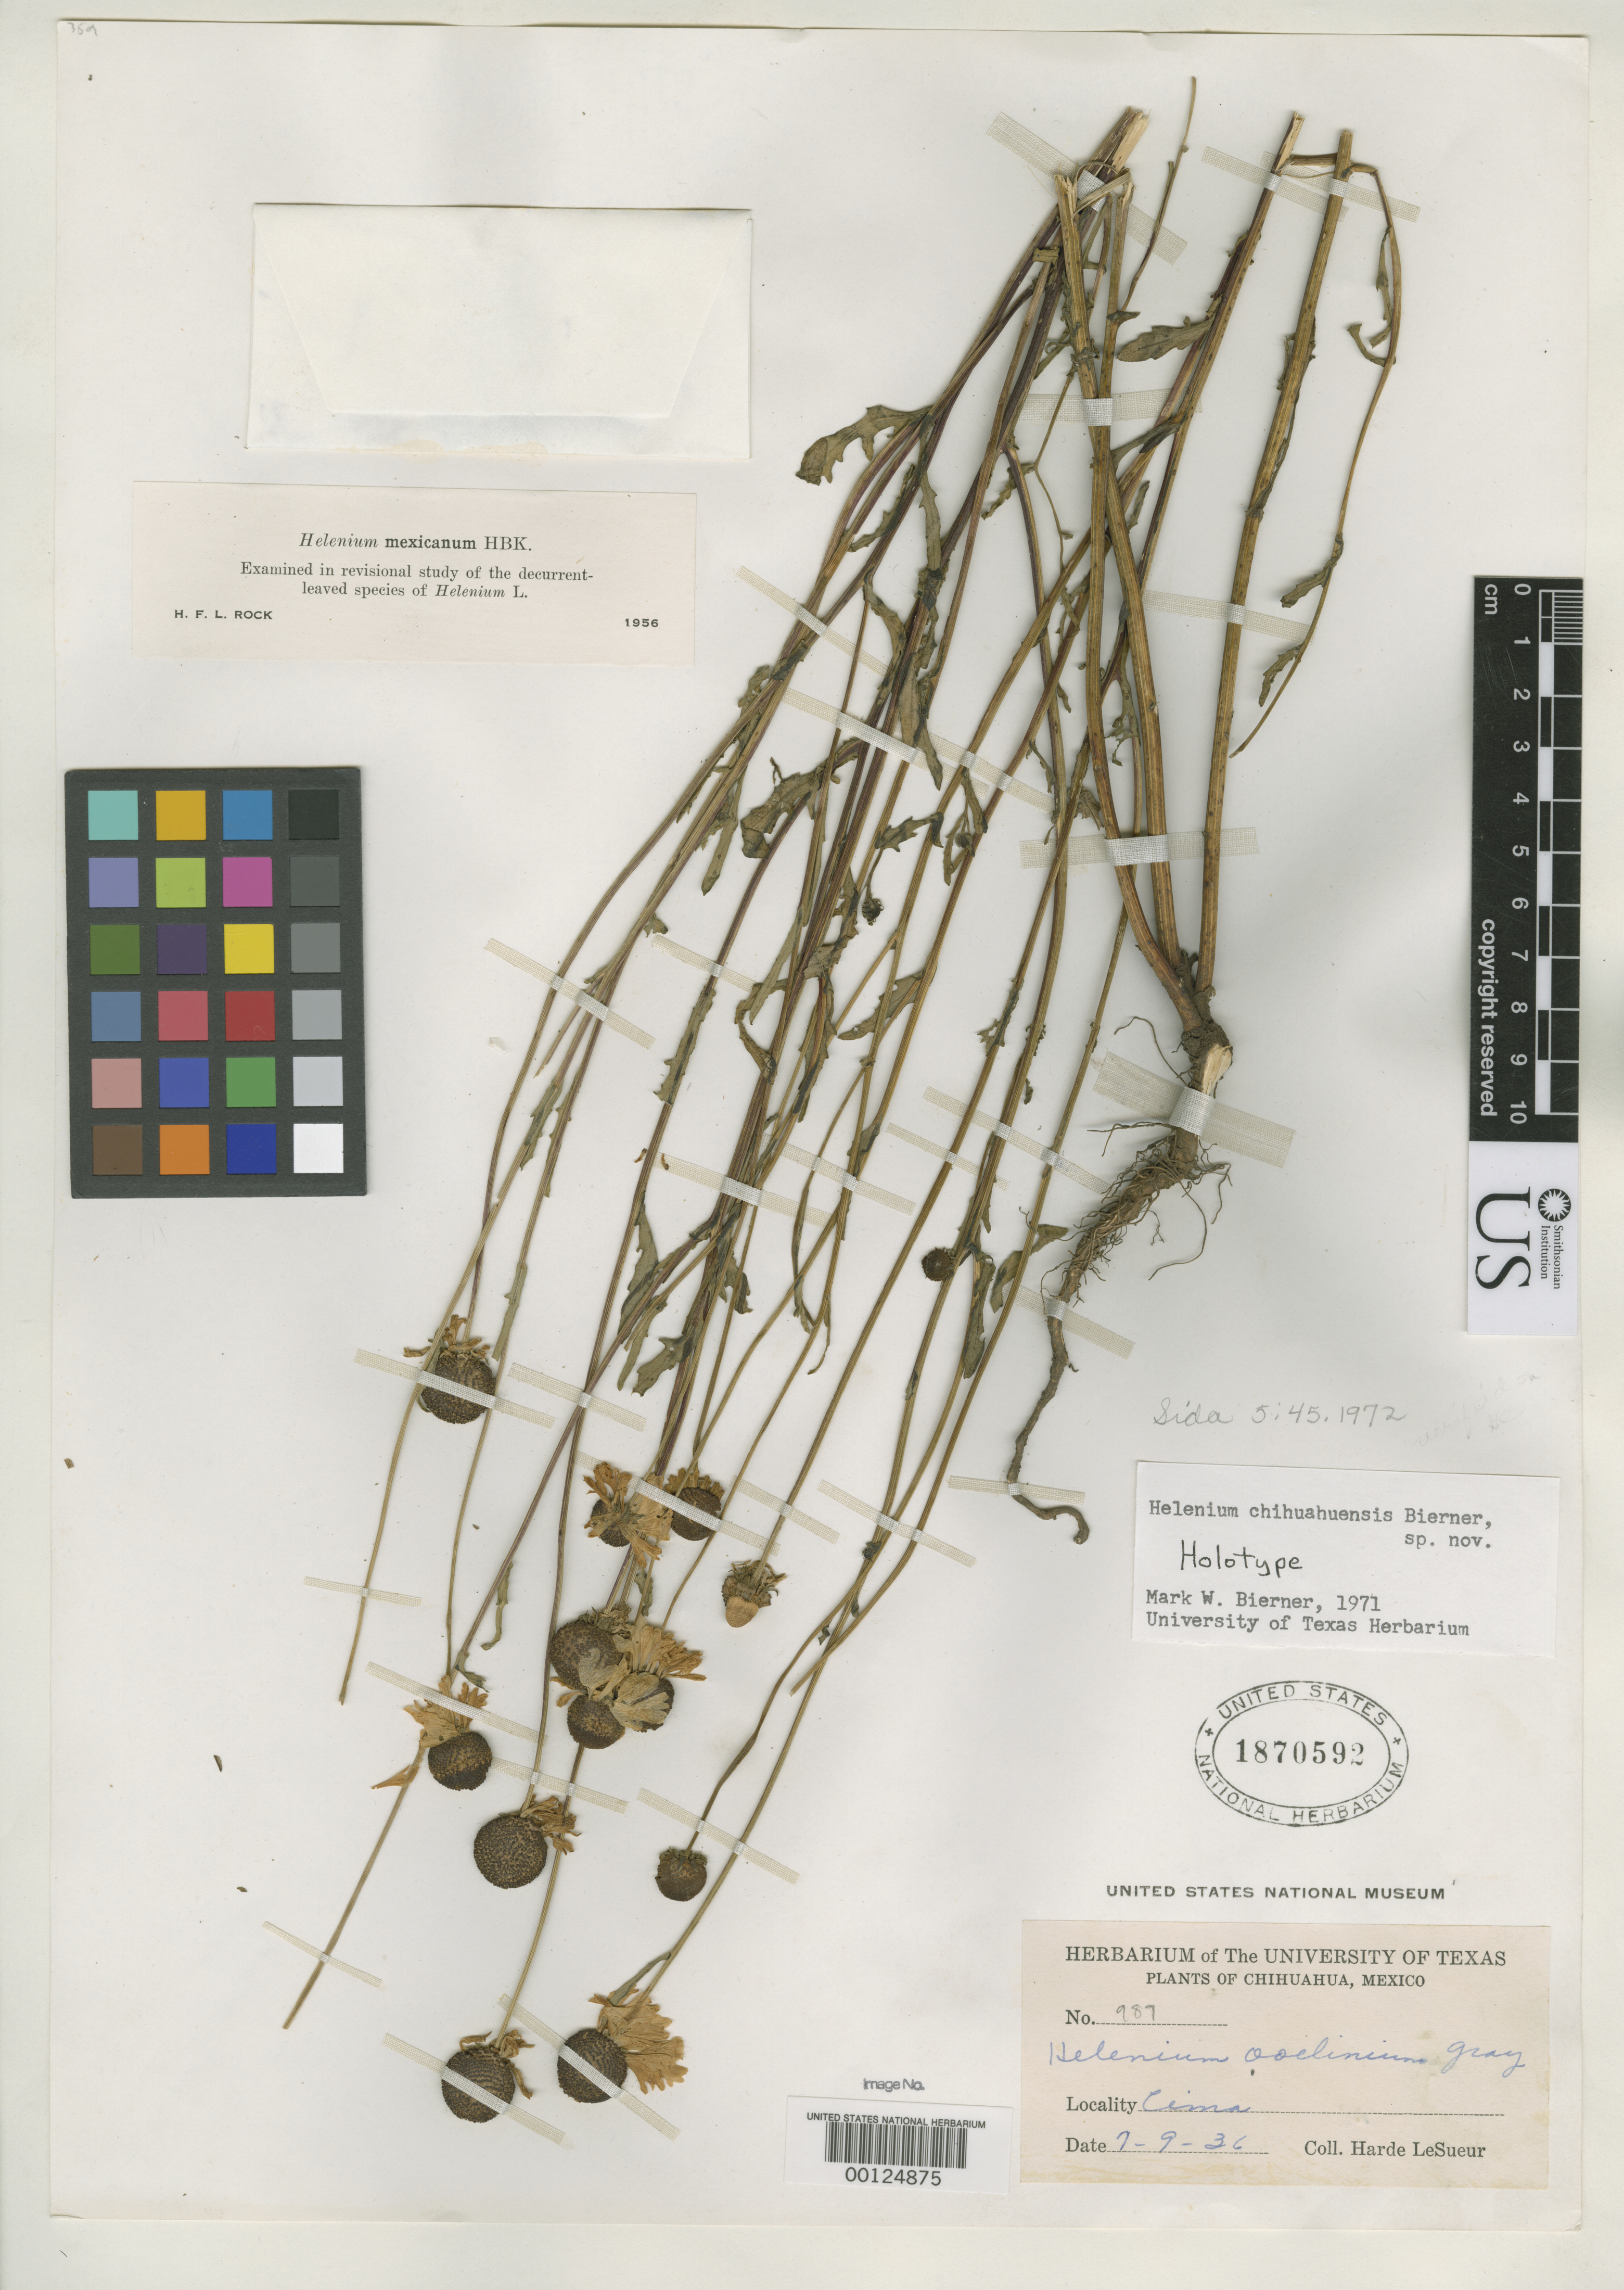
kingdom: Plantae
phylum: Tracheophyta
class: Magnoliopsida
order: Asterales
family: Asteraceae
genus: Helenium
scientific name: Helenium chihuahuensis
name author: Bierner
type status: Holotype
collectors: H. Lesuer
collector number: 987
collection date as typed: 09 Jul 1936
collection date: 1936-07-09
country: Mexico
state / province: Chihuahua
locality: Cima.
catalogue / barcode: US 1870592